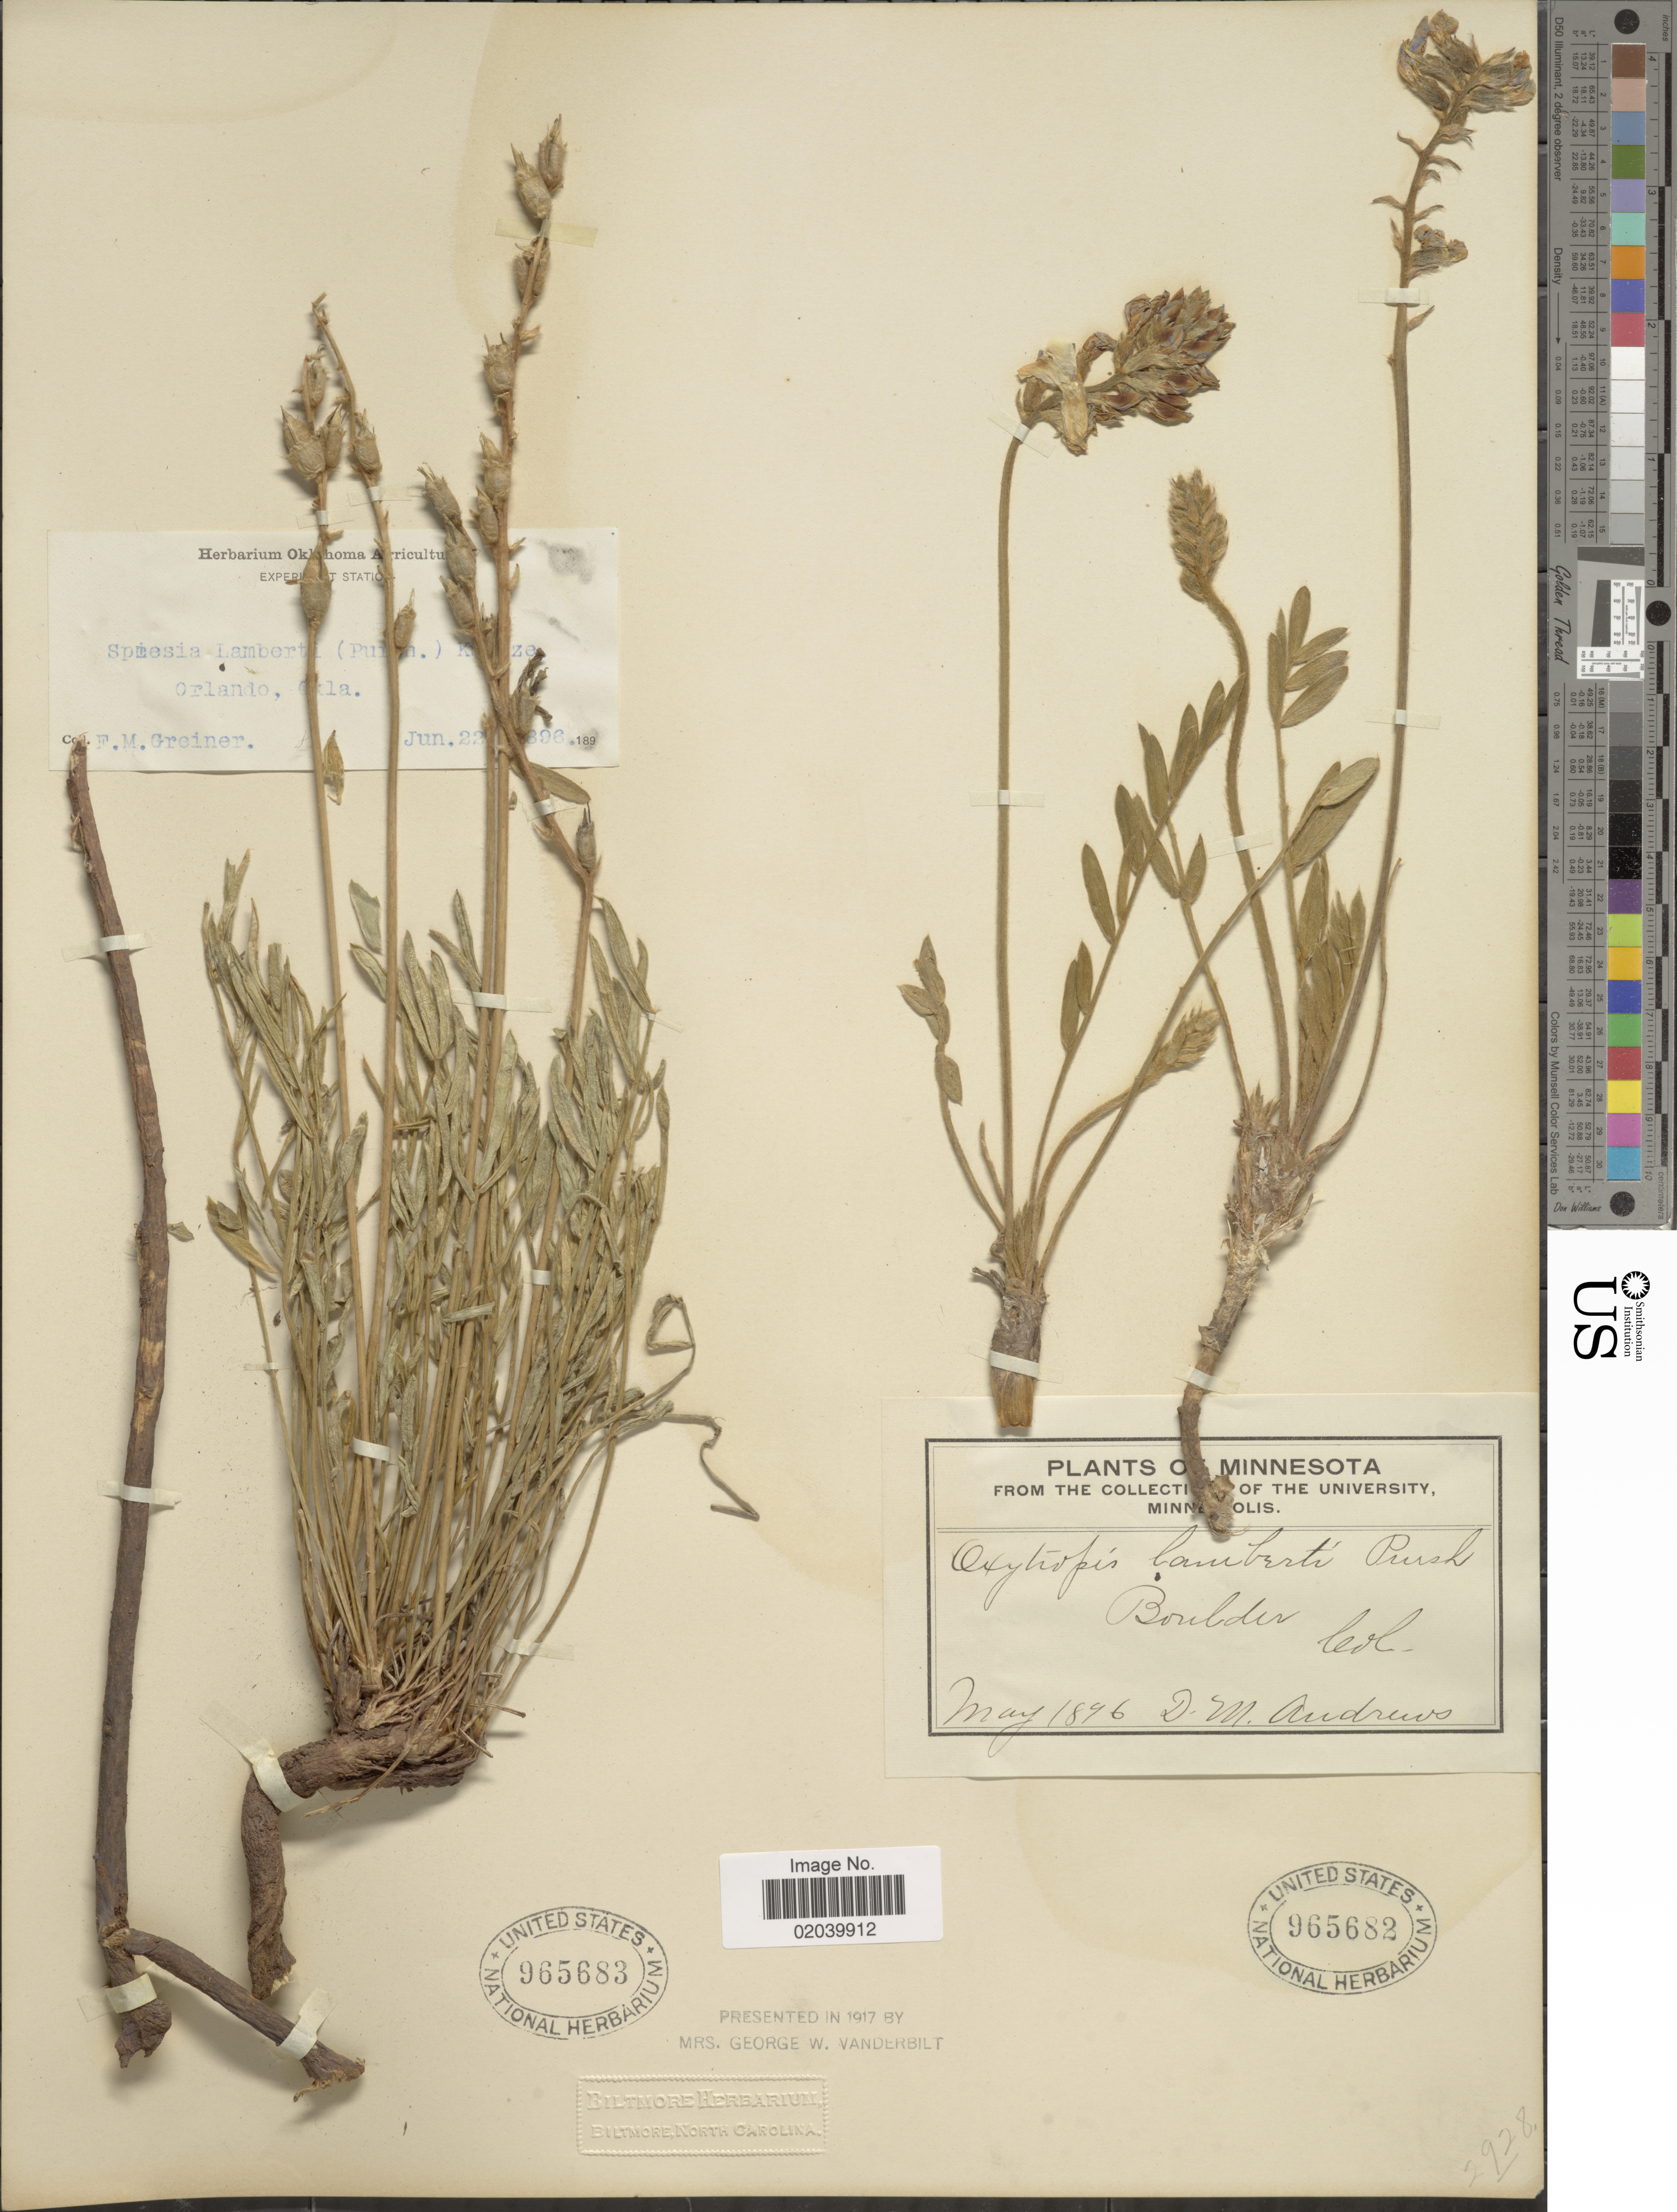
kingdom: Plantae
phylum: Tracheophyta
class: Magnoliopsida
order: Fabales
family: Fabaceae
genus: Oxytropis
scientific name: Oxytropis lambertii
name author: Pursh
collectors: D. M. Andrews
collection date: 1896-05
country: United States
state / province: Colorado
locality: Boulder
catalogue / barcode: US 965682-2